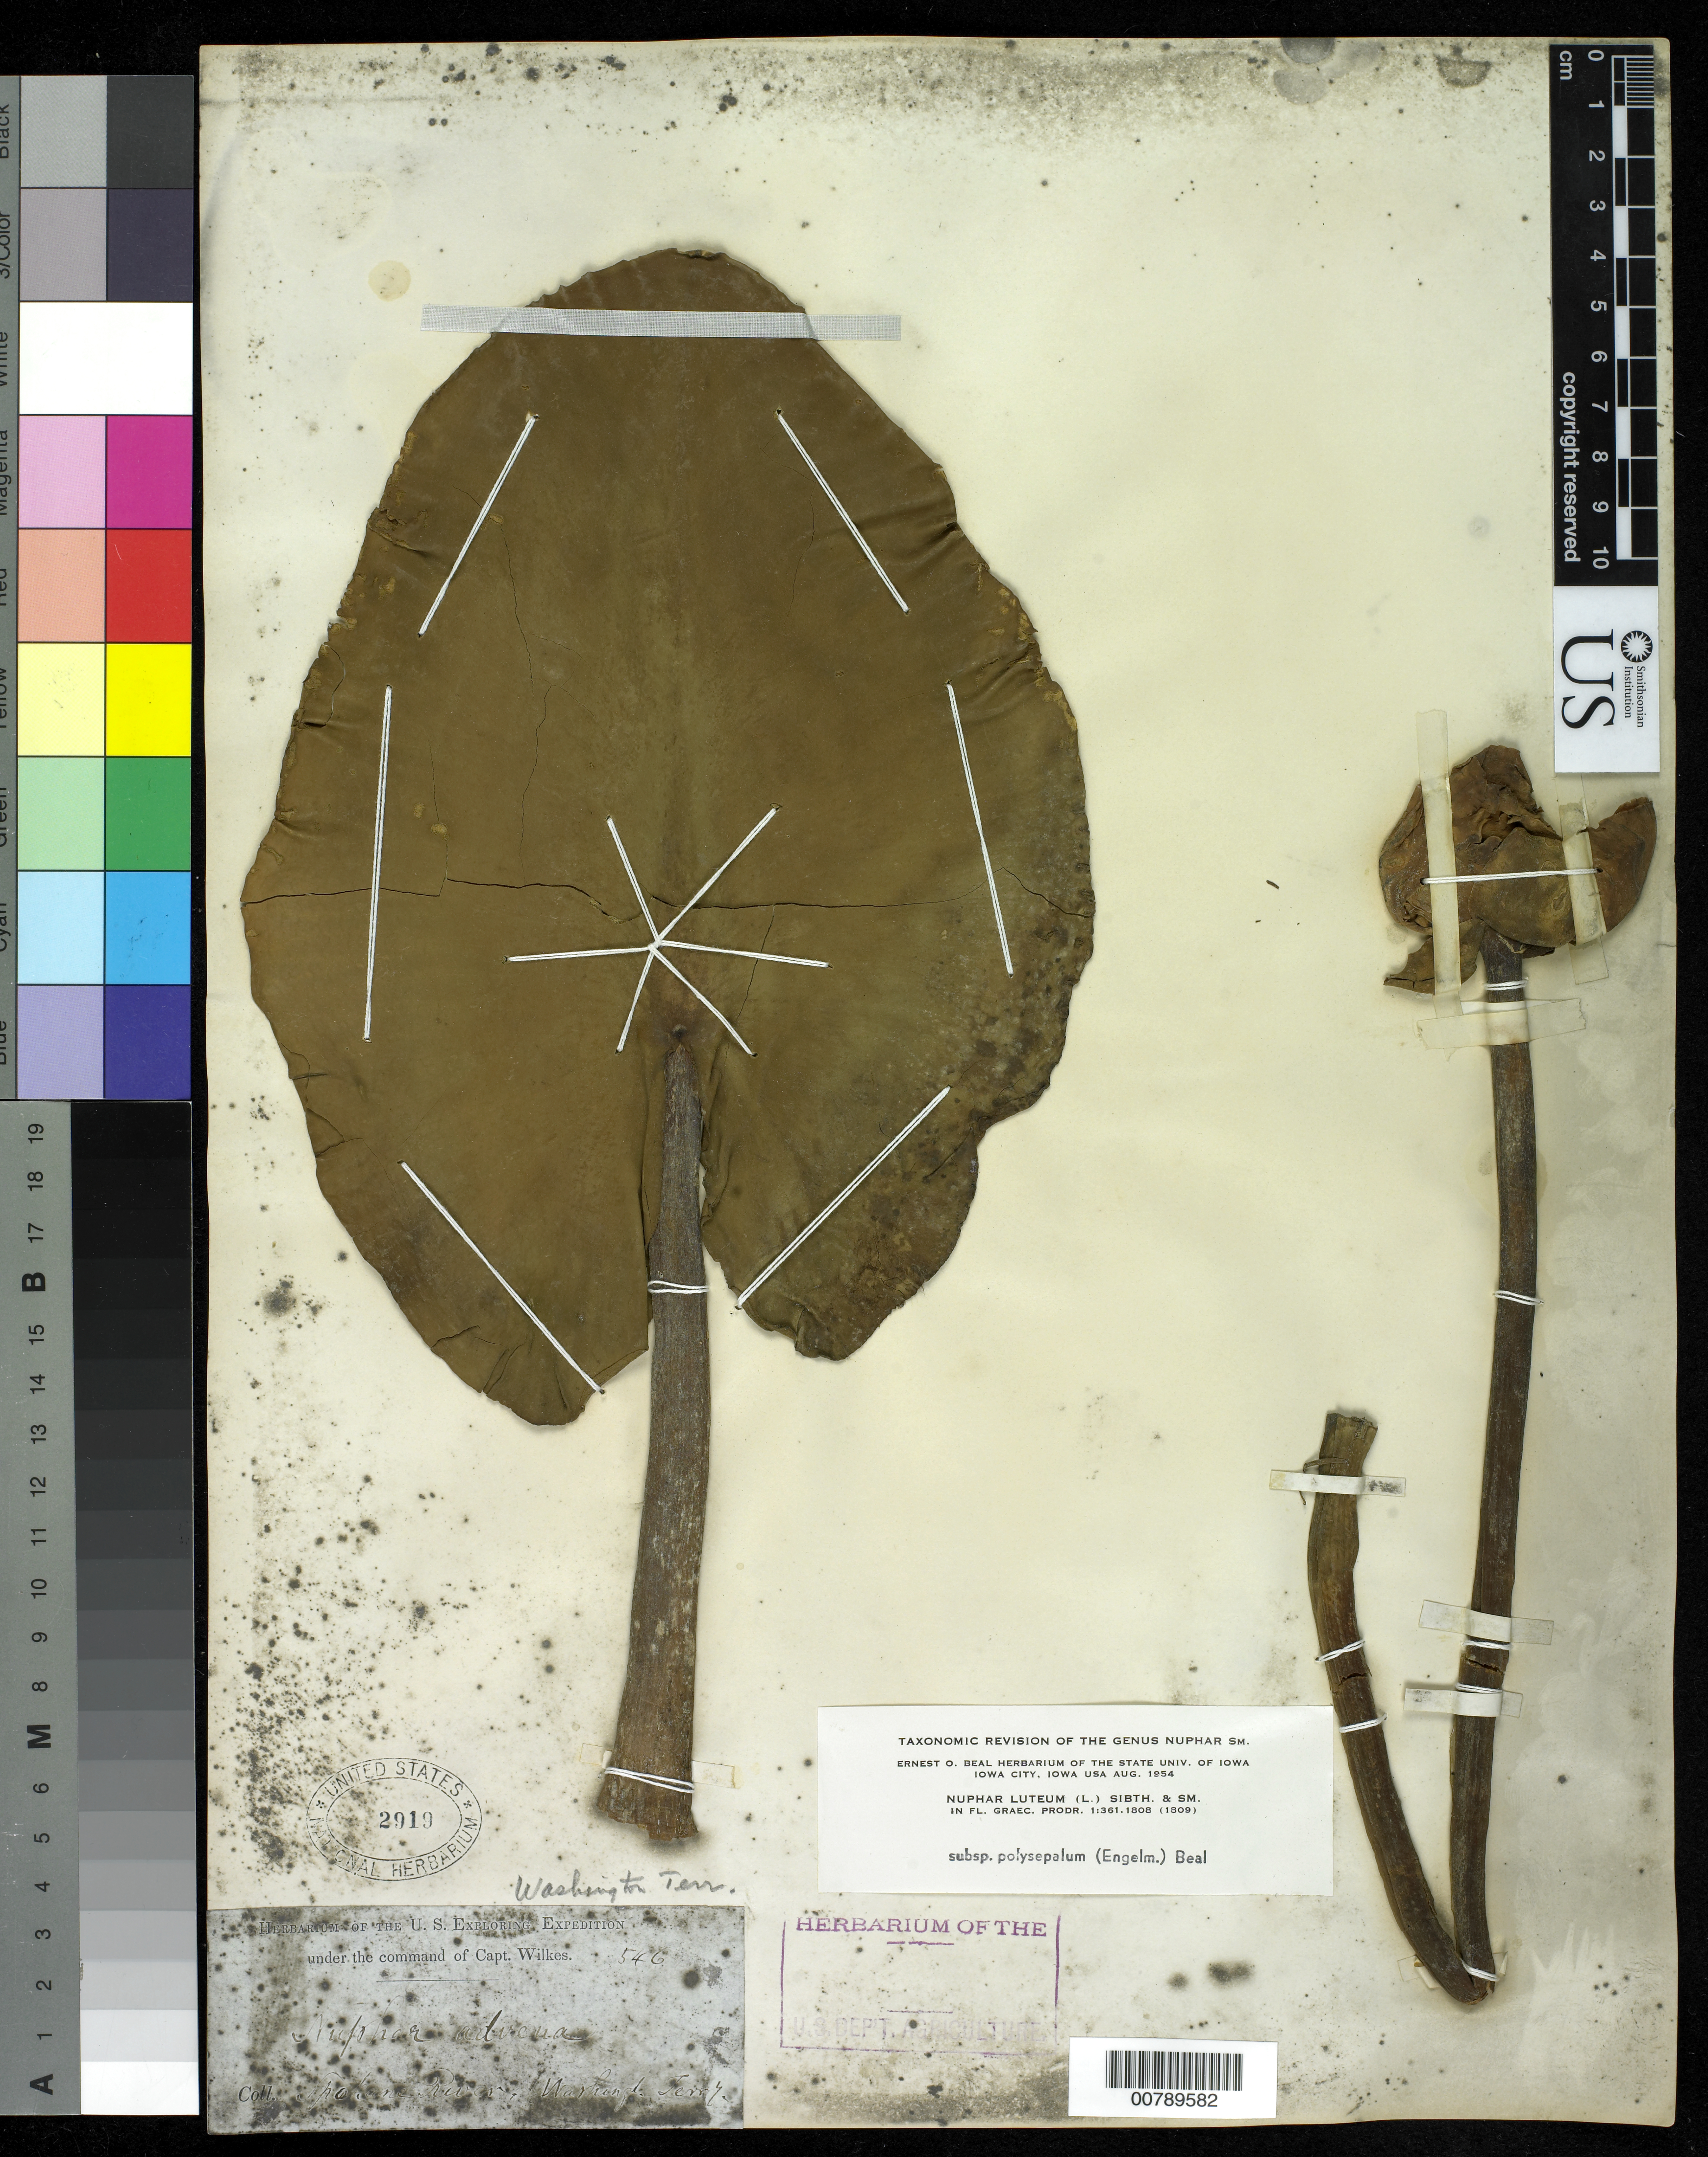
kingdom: Plantae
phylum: Tracheophyta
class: Magnoliopsida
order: Nymphaeales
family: Nymphaeaceae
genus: Nuphar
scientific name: Nuphar lutea subsp. polysepala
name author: (Engelm.) E.O. Beal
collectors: Wilkes Explor. Exped.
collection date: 1838/1842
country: United States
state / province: Washington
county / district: Spokane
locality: Spokane River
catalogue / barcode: US 2919